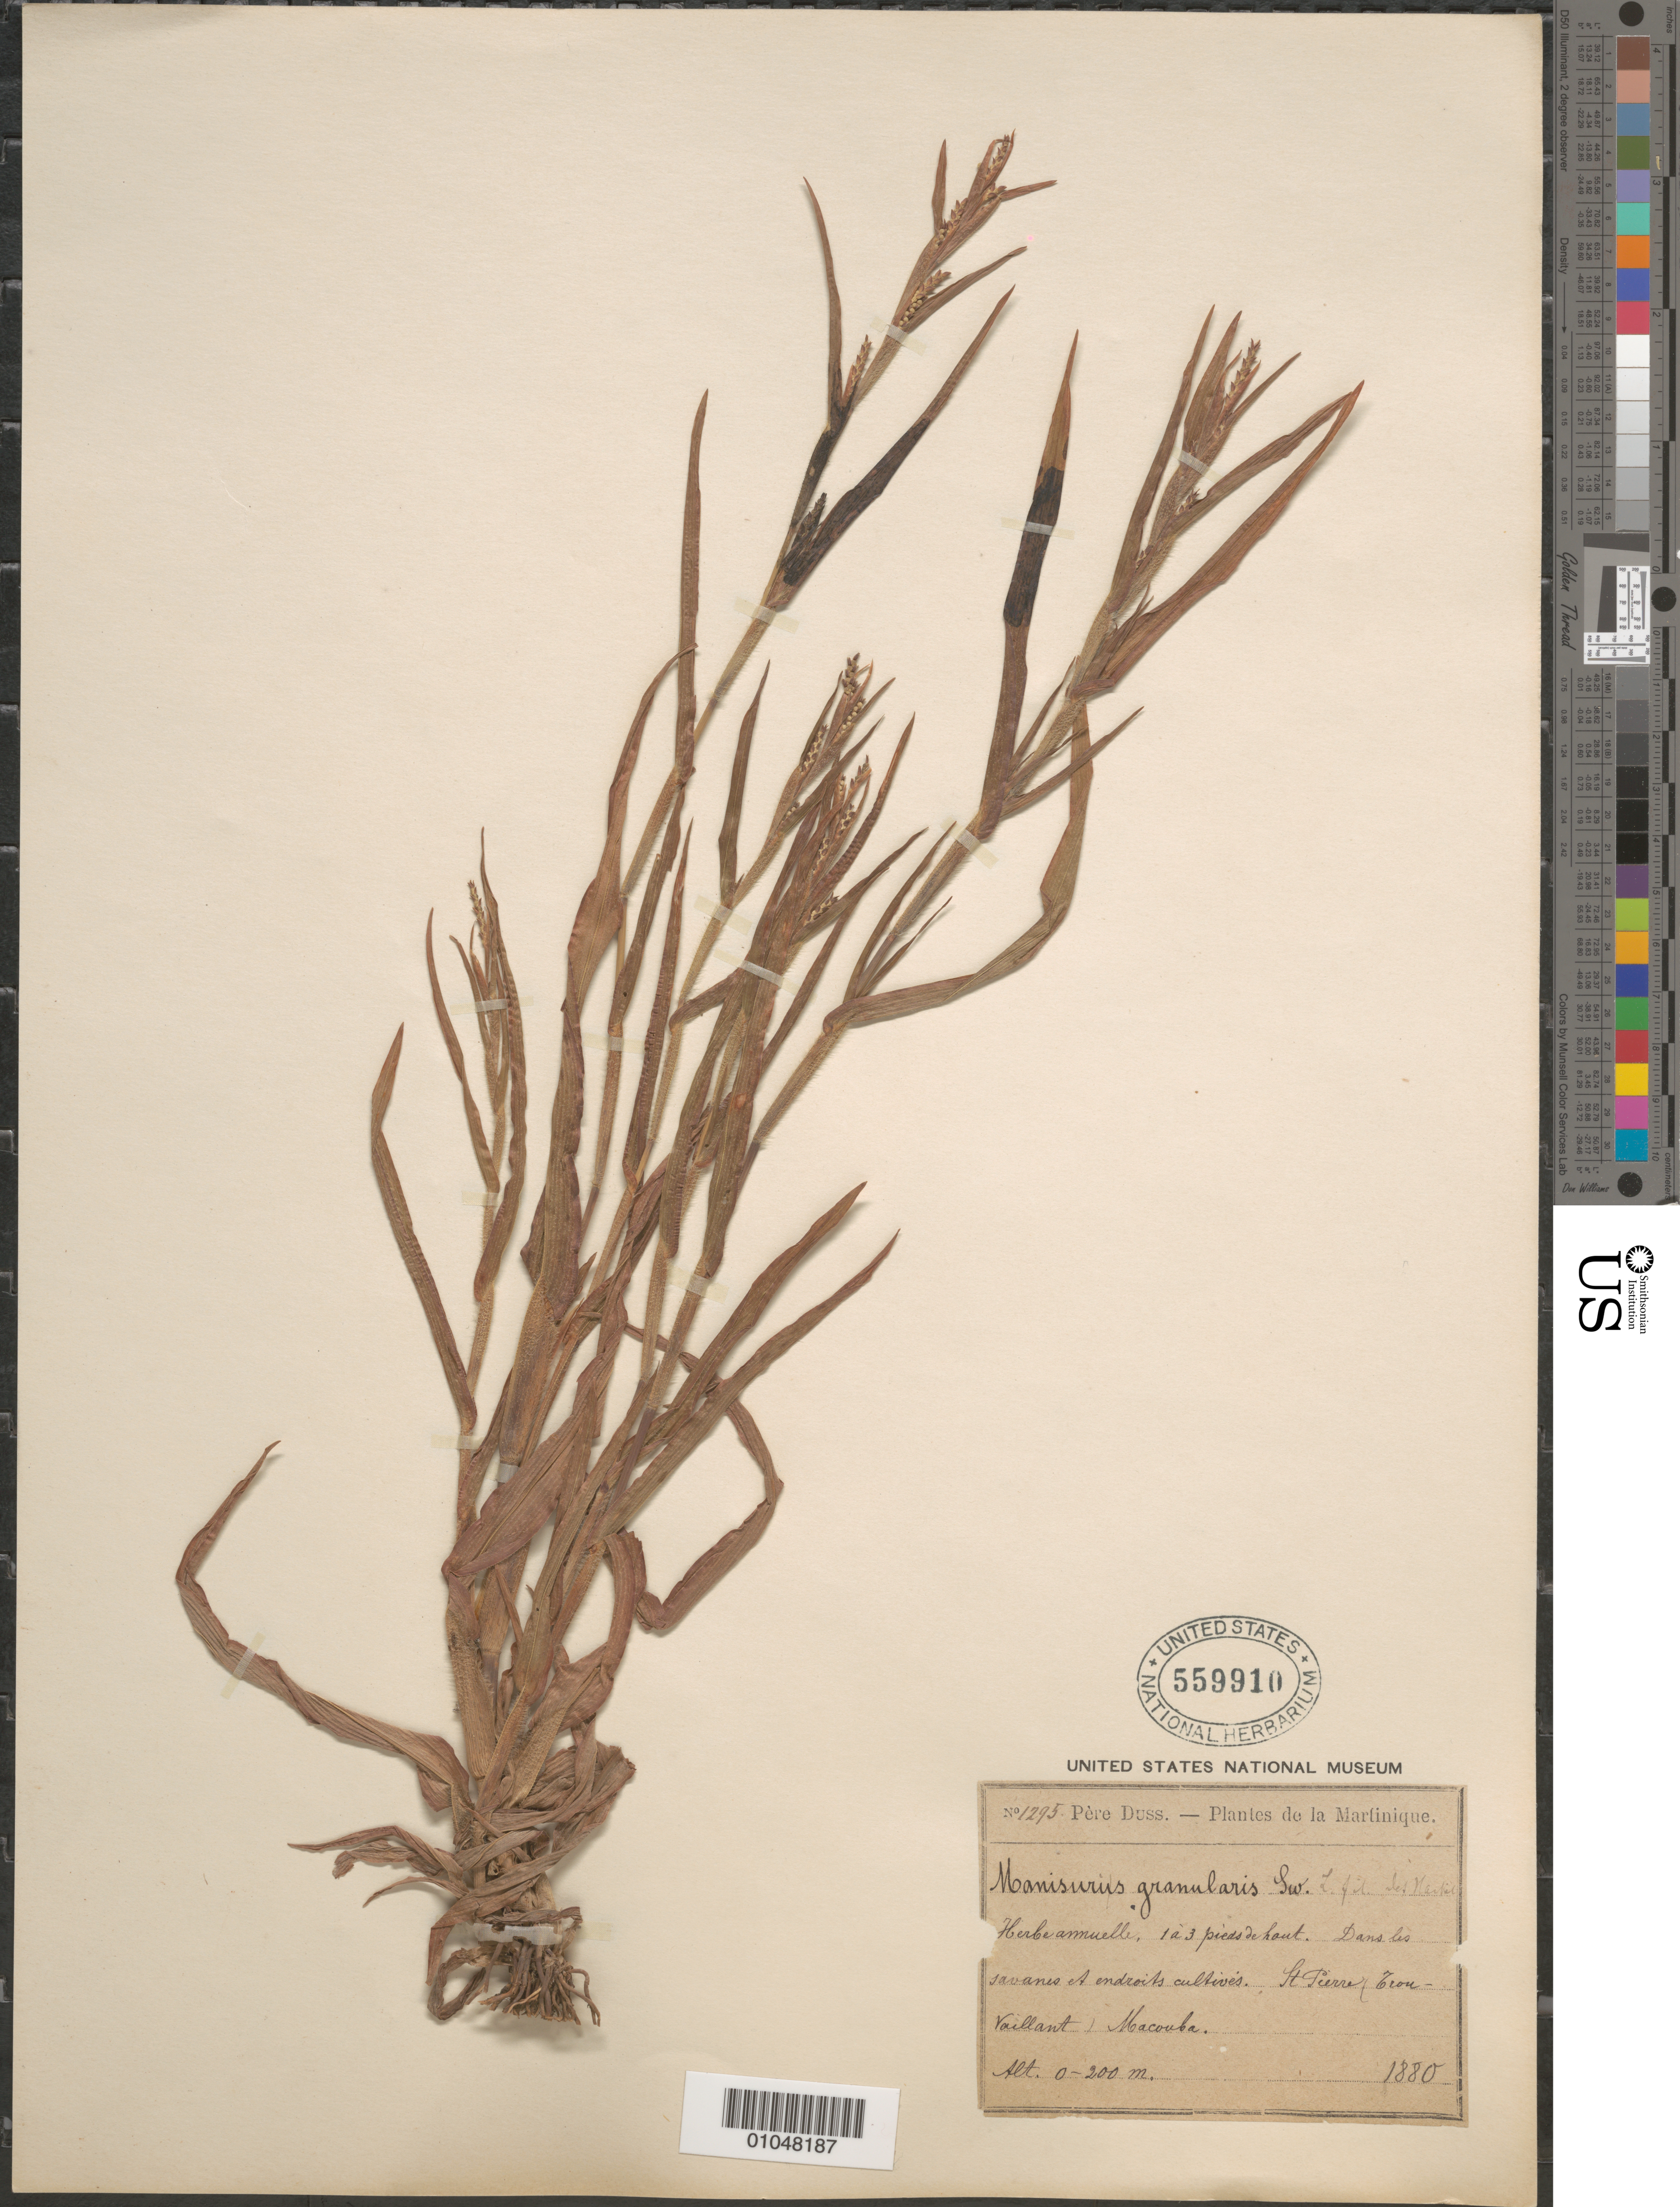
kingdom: Plantae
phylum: Tracheophyta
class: Liliopsida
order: Poales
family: Poaceae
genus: Hackelochloa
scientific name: Hackelochloa granularis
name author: (L.) Kuntze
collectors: Père Duss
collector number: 1295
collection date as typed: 1880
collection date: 1880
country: Martinique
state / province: Saint-Pierre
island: Martinique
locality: Tron-Vaillant, Macoube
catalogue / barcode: US 559910